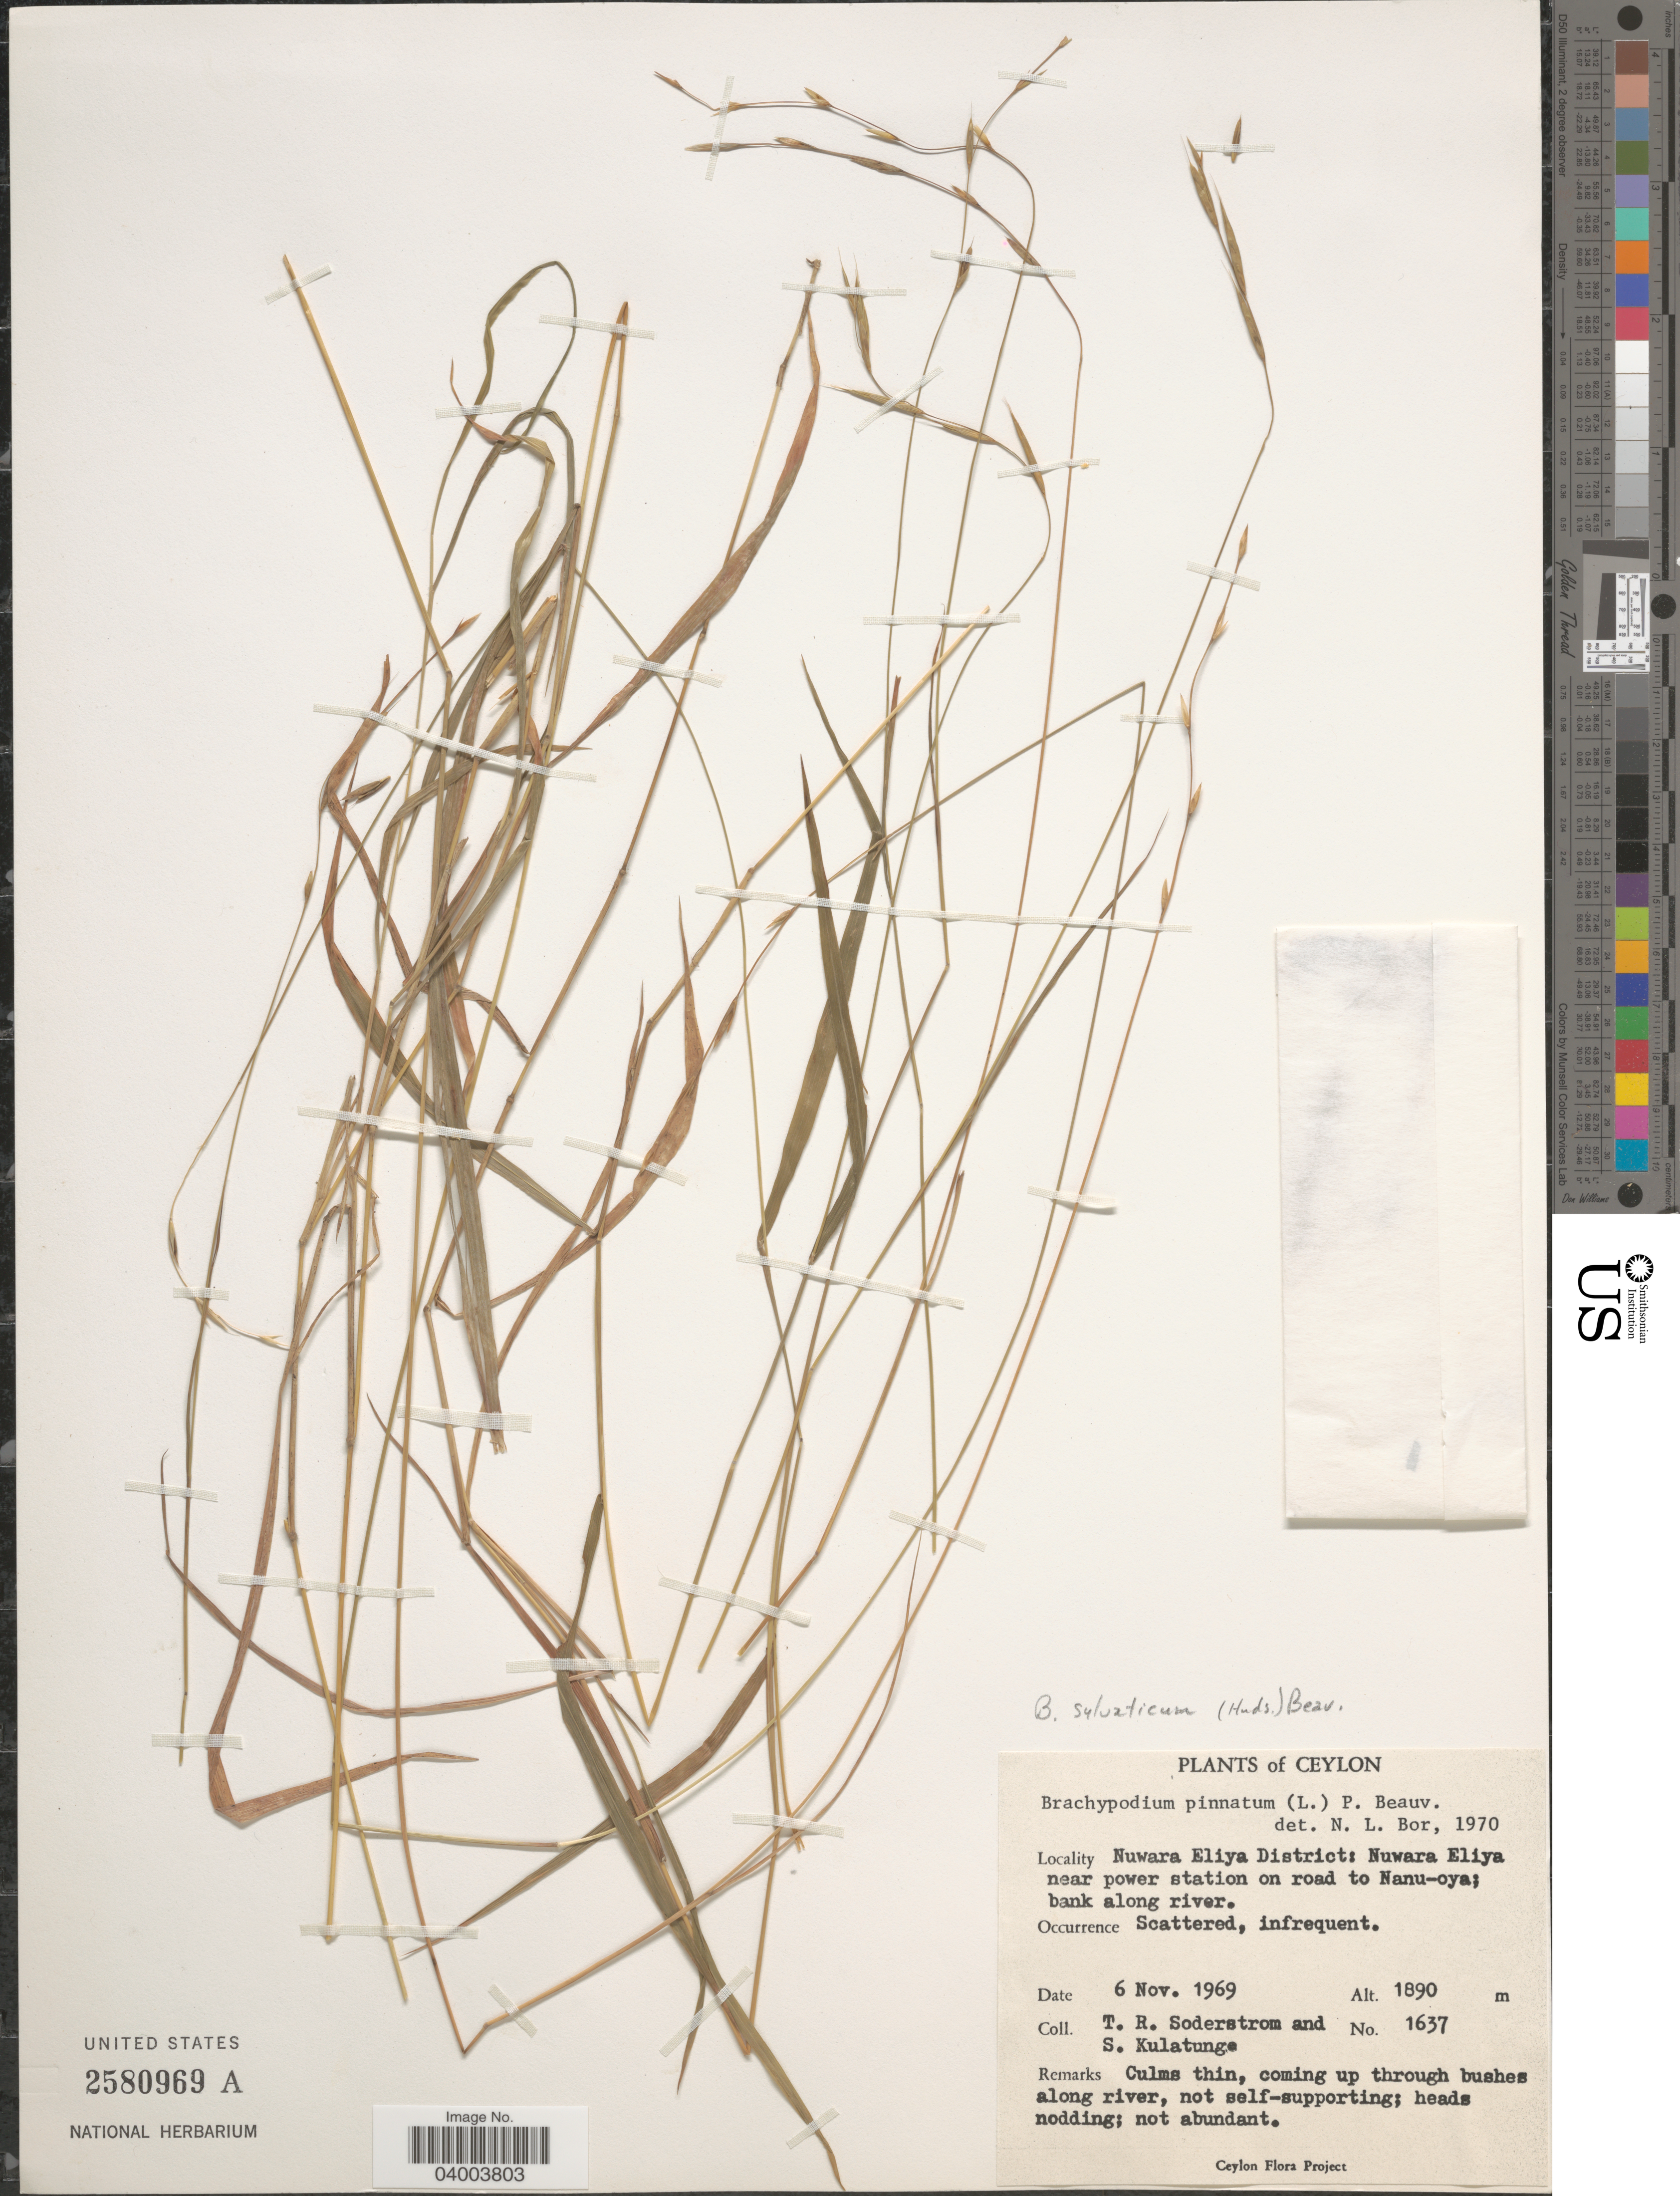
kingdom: Plantae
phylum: Tracheophyta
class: Liliopsida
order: Poales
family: Poaceae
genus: Brachypodium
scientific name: Brachypodium sylvaticum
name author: (Huds.) P. Beauv.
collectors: T. R. Soderstrom & S. Kulatunge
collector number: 1637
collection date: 1969-11-06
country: Sri Lanka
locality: Ceylon. Nuwara Eliya District: Nuwara Eliya near power station on road to Nanu-oya; bank along river.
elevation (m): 1890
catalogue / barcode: US 2580969A